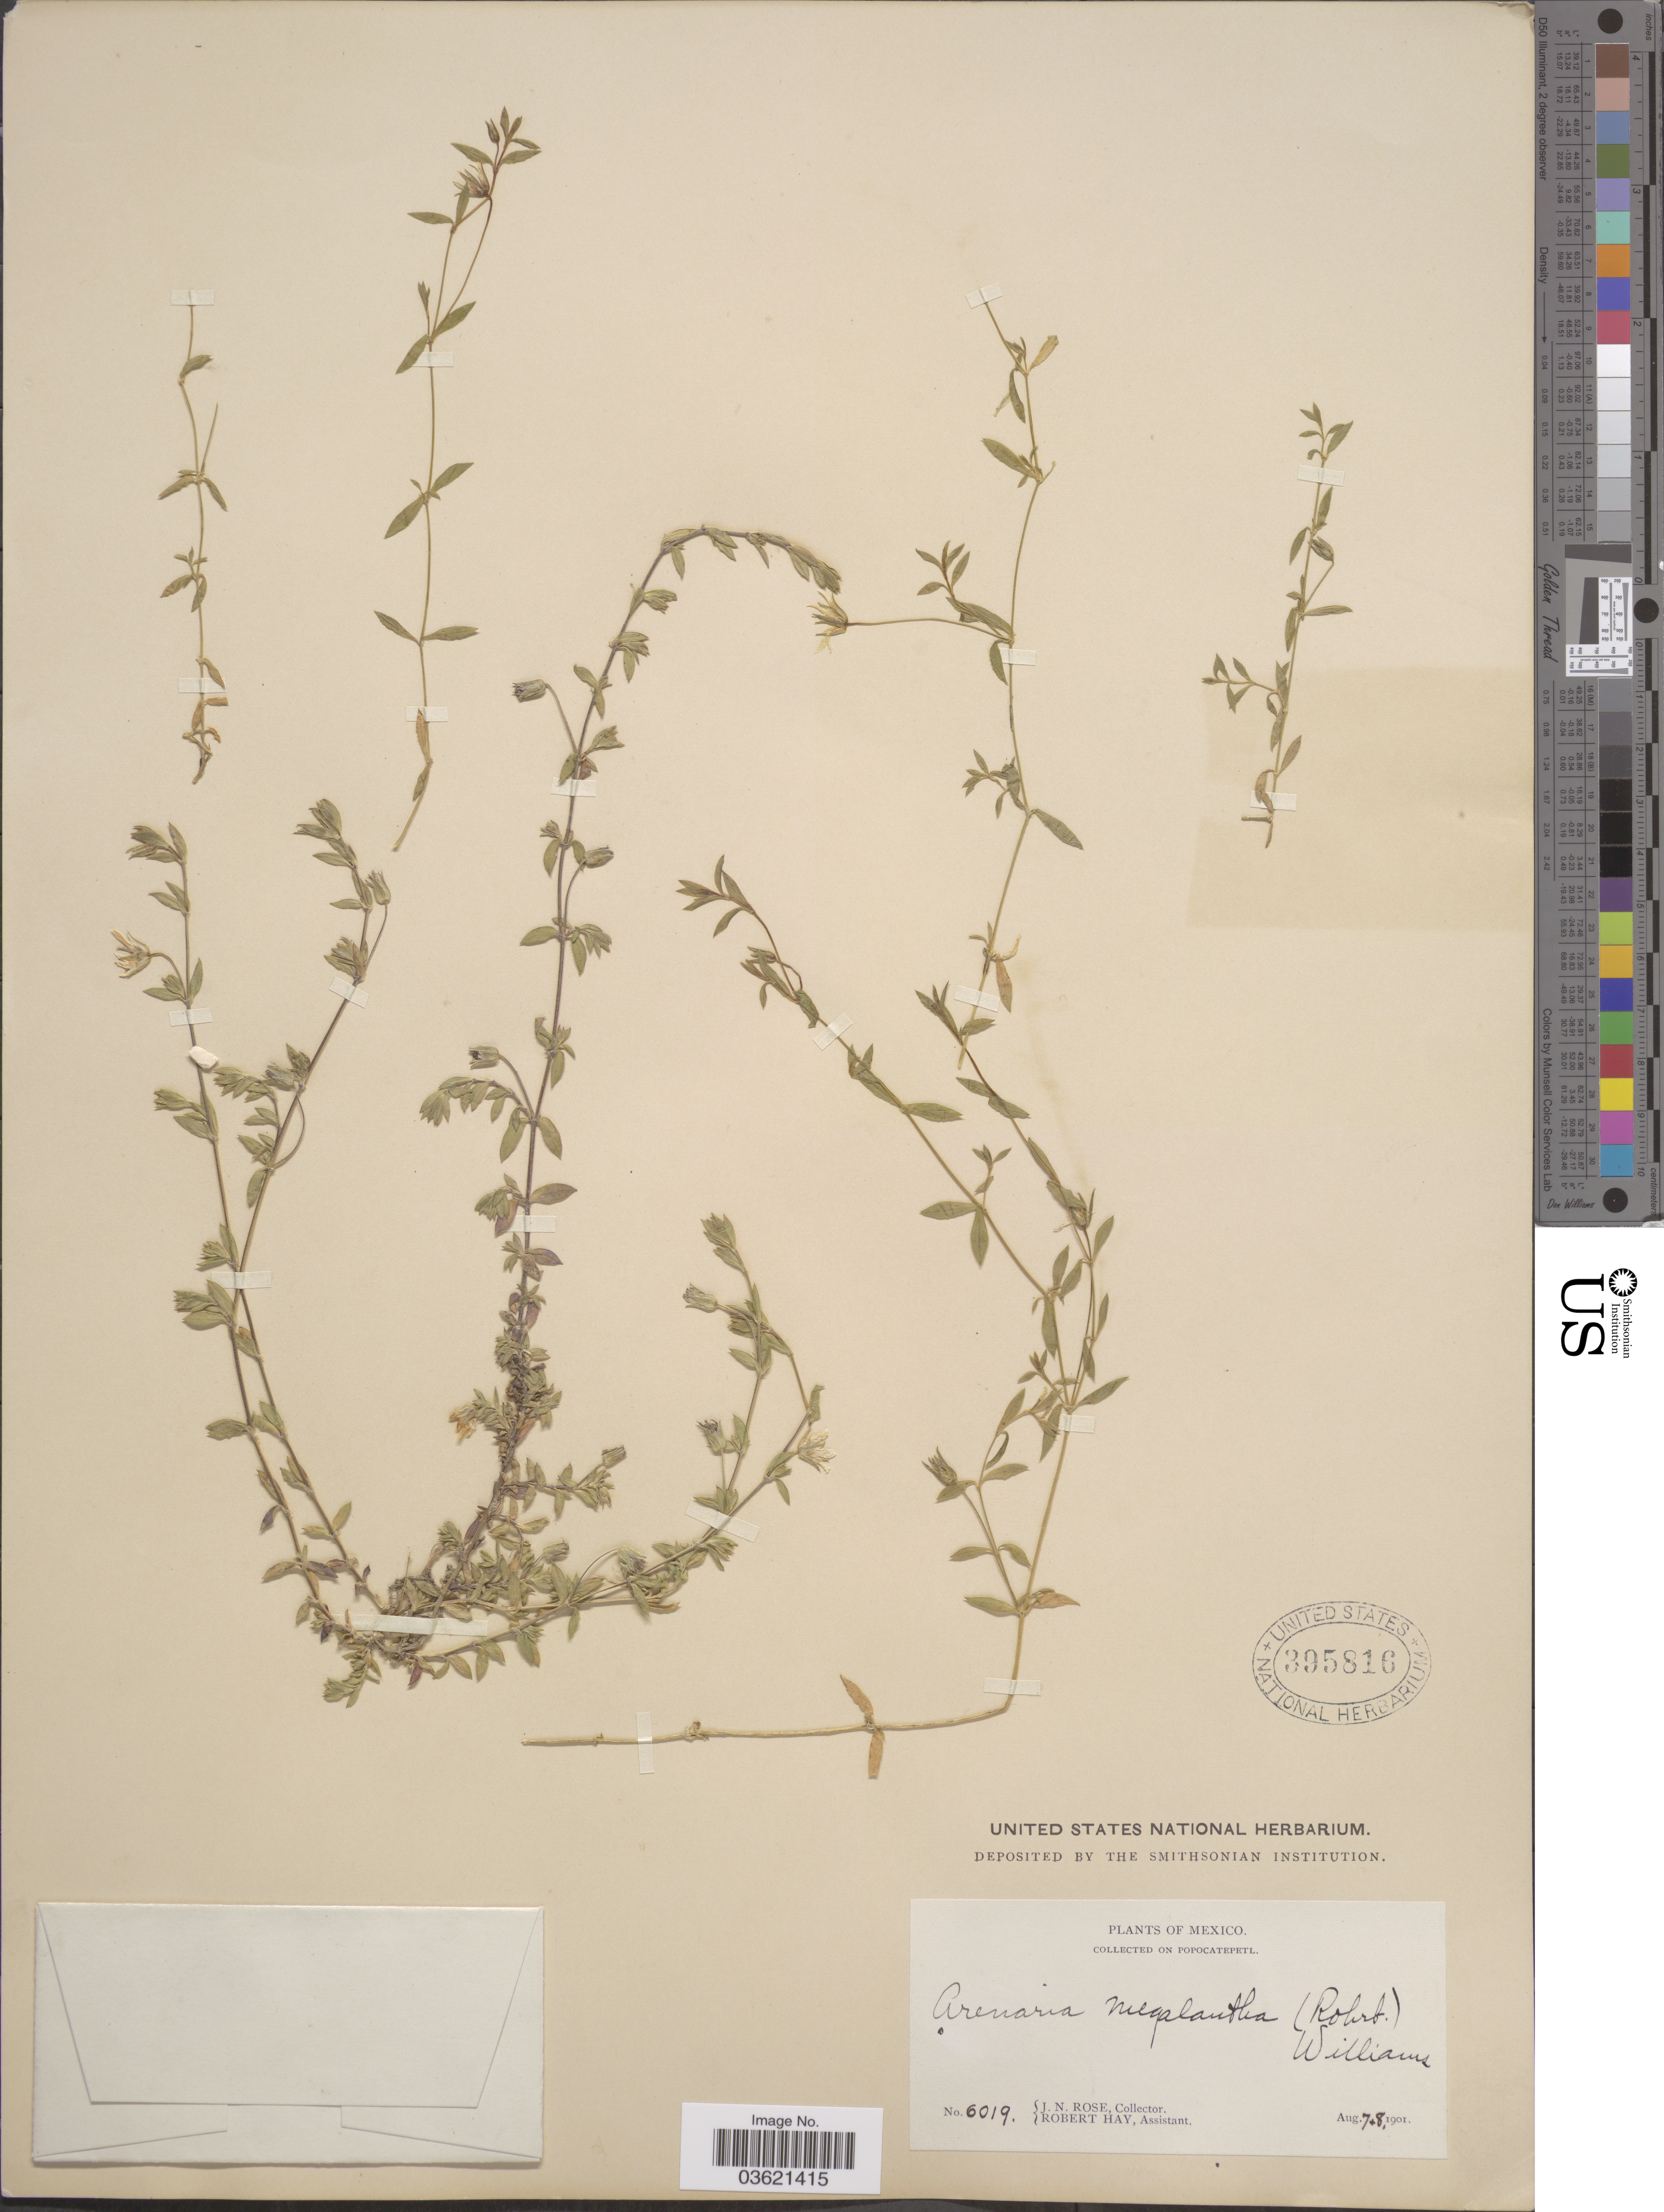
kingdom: Plantae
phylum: Tracheophyta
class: Magnoliopsida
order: Caryophyllales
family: Caryophyllaceae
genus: Arenaria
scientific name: Arenaria guatemalensis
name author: Standl. ex Steyerm.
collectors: J. N. Rose & R. Hay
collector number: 6019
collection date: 1901-08-07/1901-08-08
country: Mexico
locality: Popocatepetl.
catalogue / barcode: US 395816